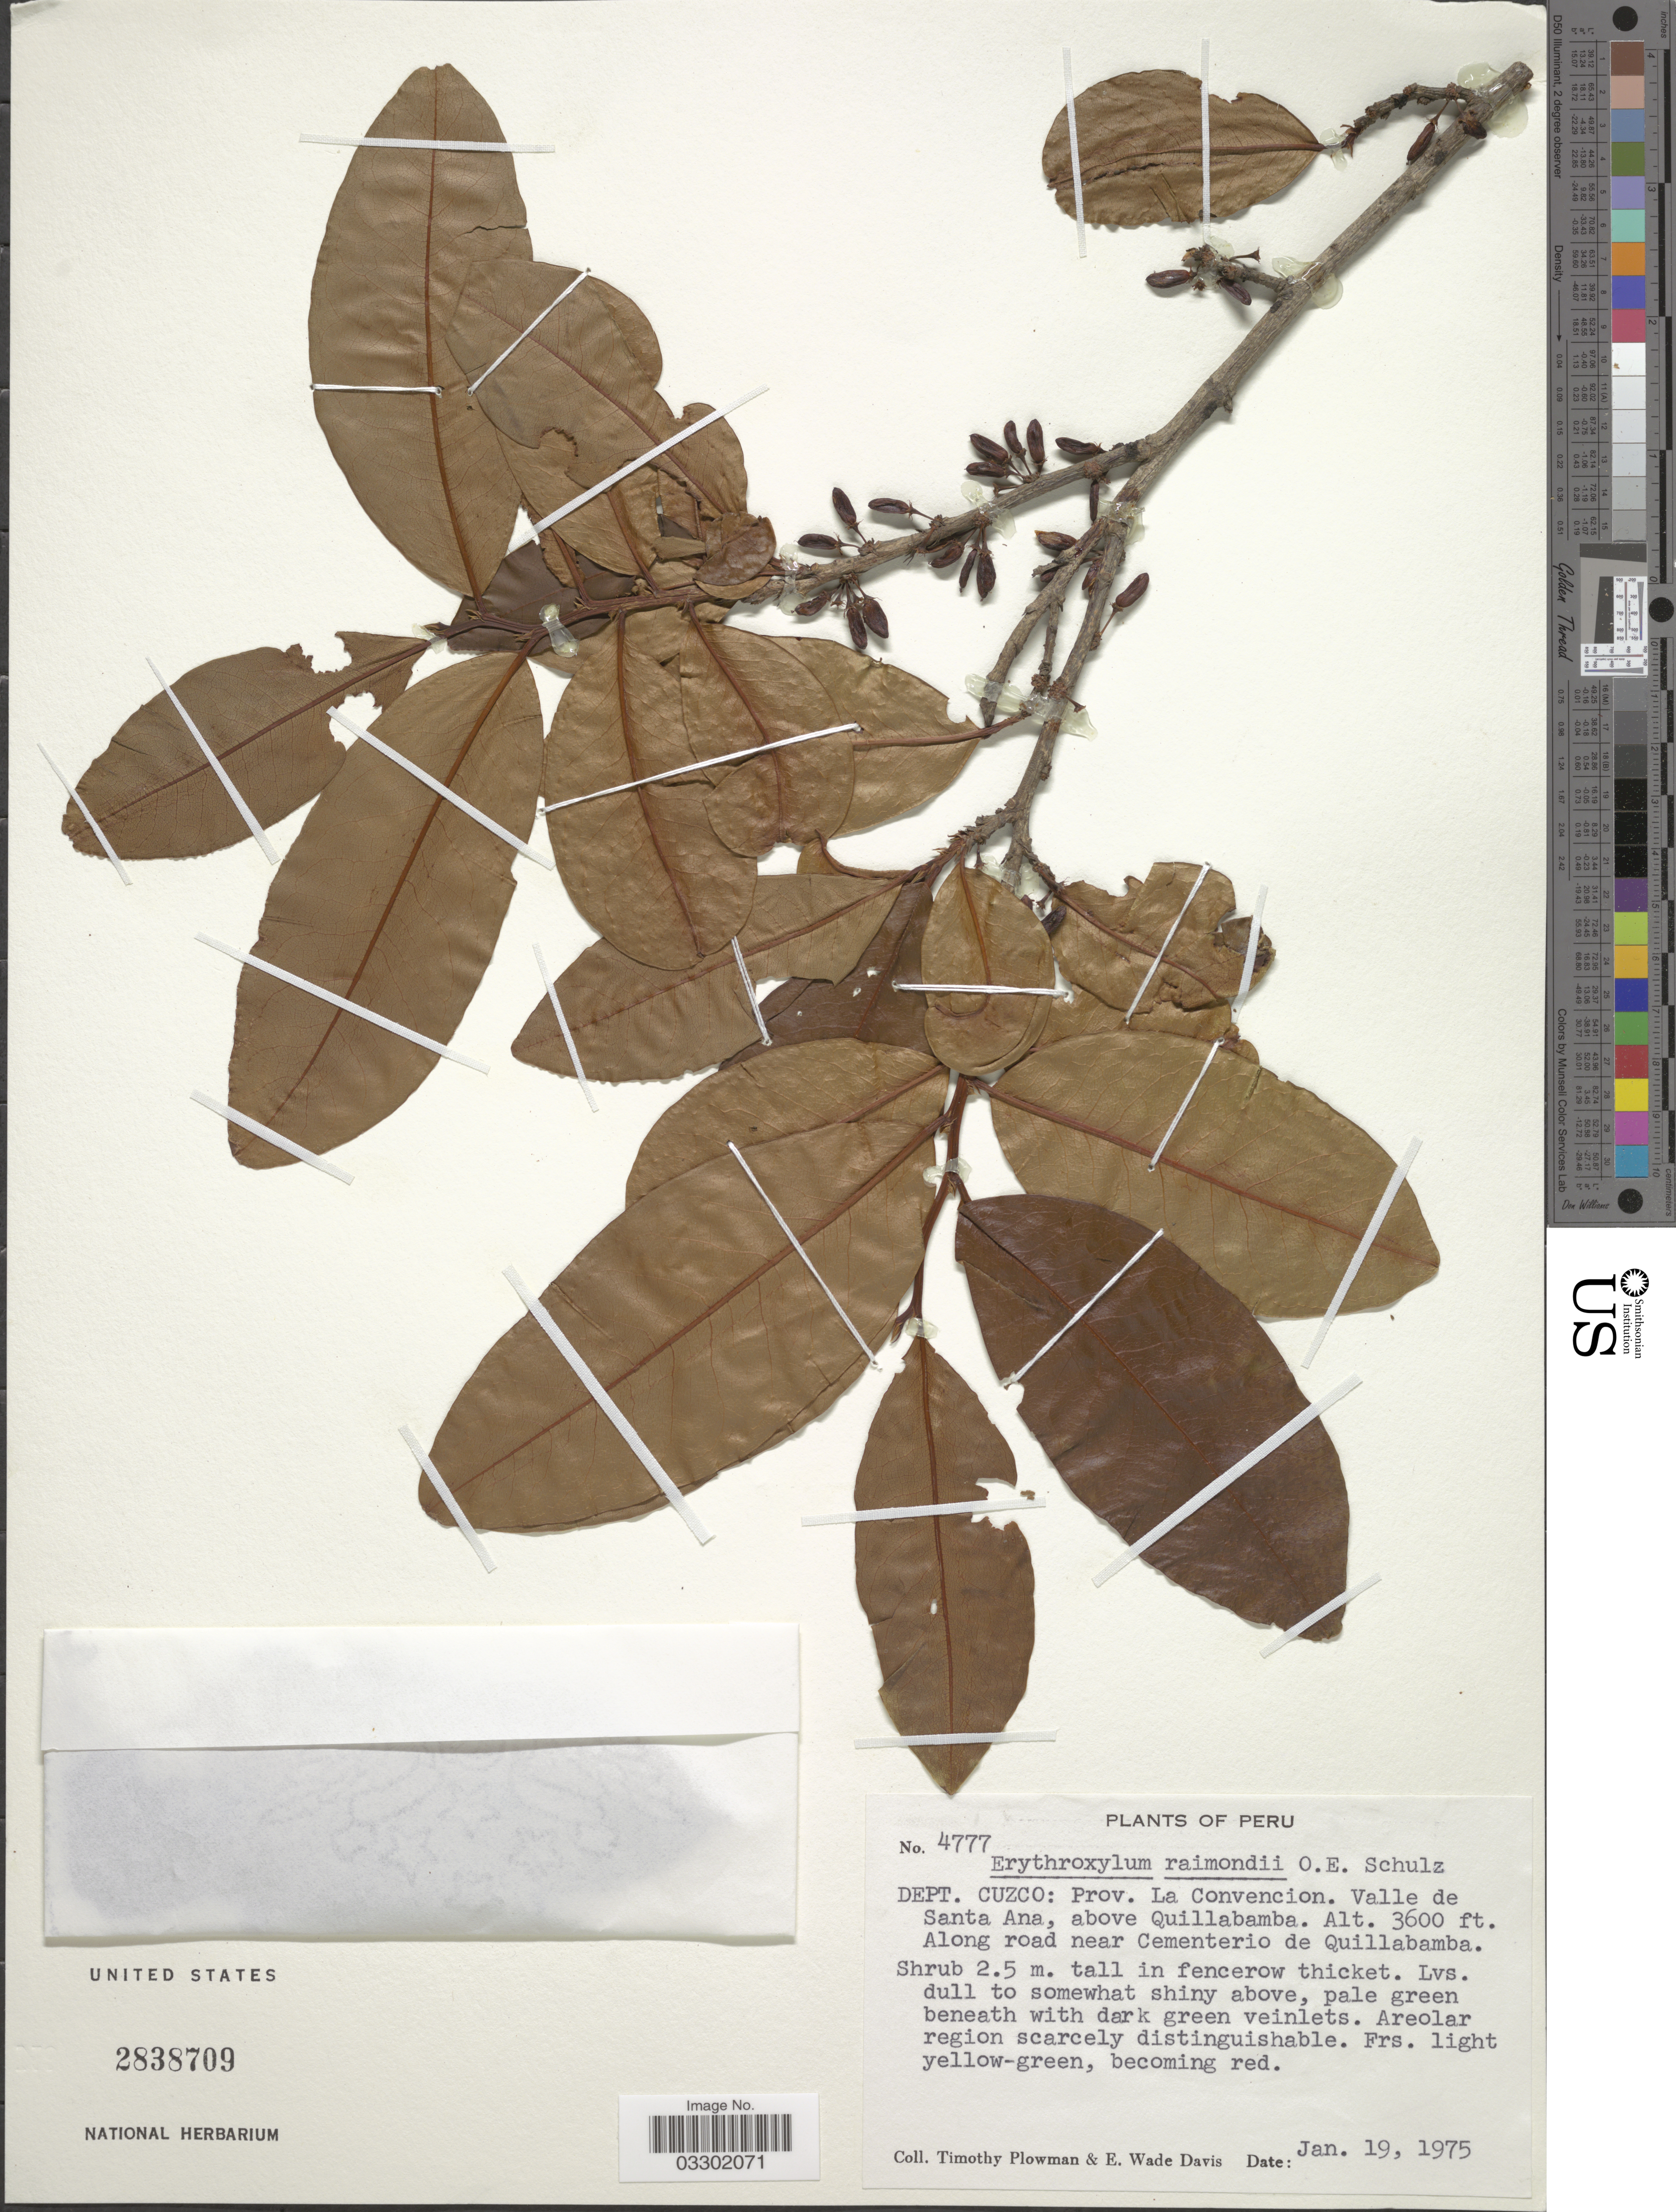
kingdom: Plantae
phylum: Tracheophyta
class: Magnoliopsida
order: Malpighiales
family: Erythroxylaceae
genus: Erythroxylum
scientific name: Erythroxylum raimondii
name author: O.E. Schulz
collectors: T. Plowman & E. W. Davis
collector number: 4777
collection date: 1975-01-19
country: Peru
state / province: Cusco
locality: Dept. Cuzco: Prov. La Convencion. Valle de Santa Ana, above Quillabamba. Along road near Cementerio de Quillabamba.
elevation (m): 1097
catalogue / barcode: US 2838709